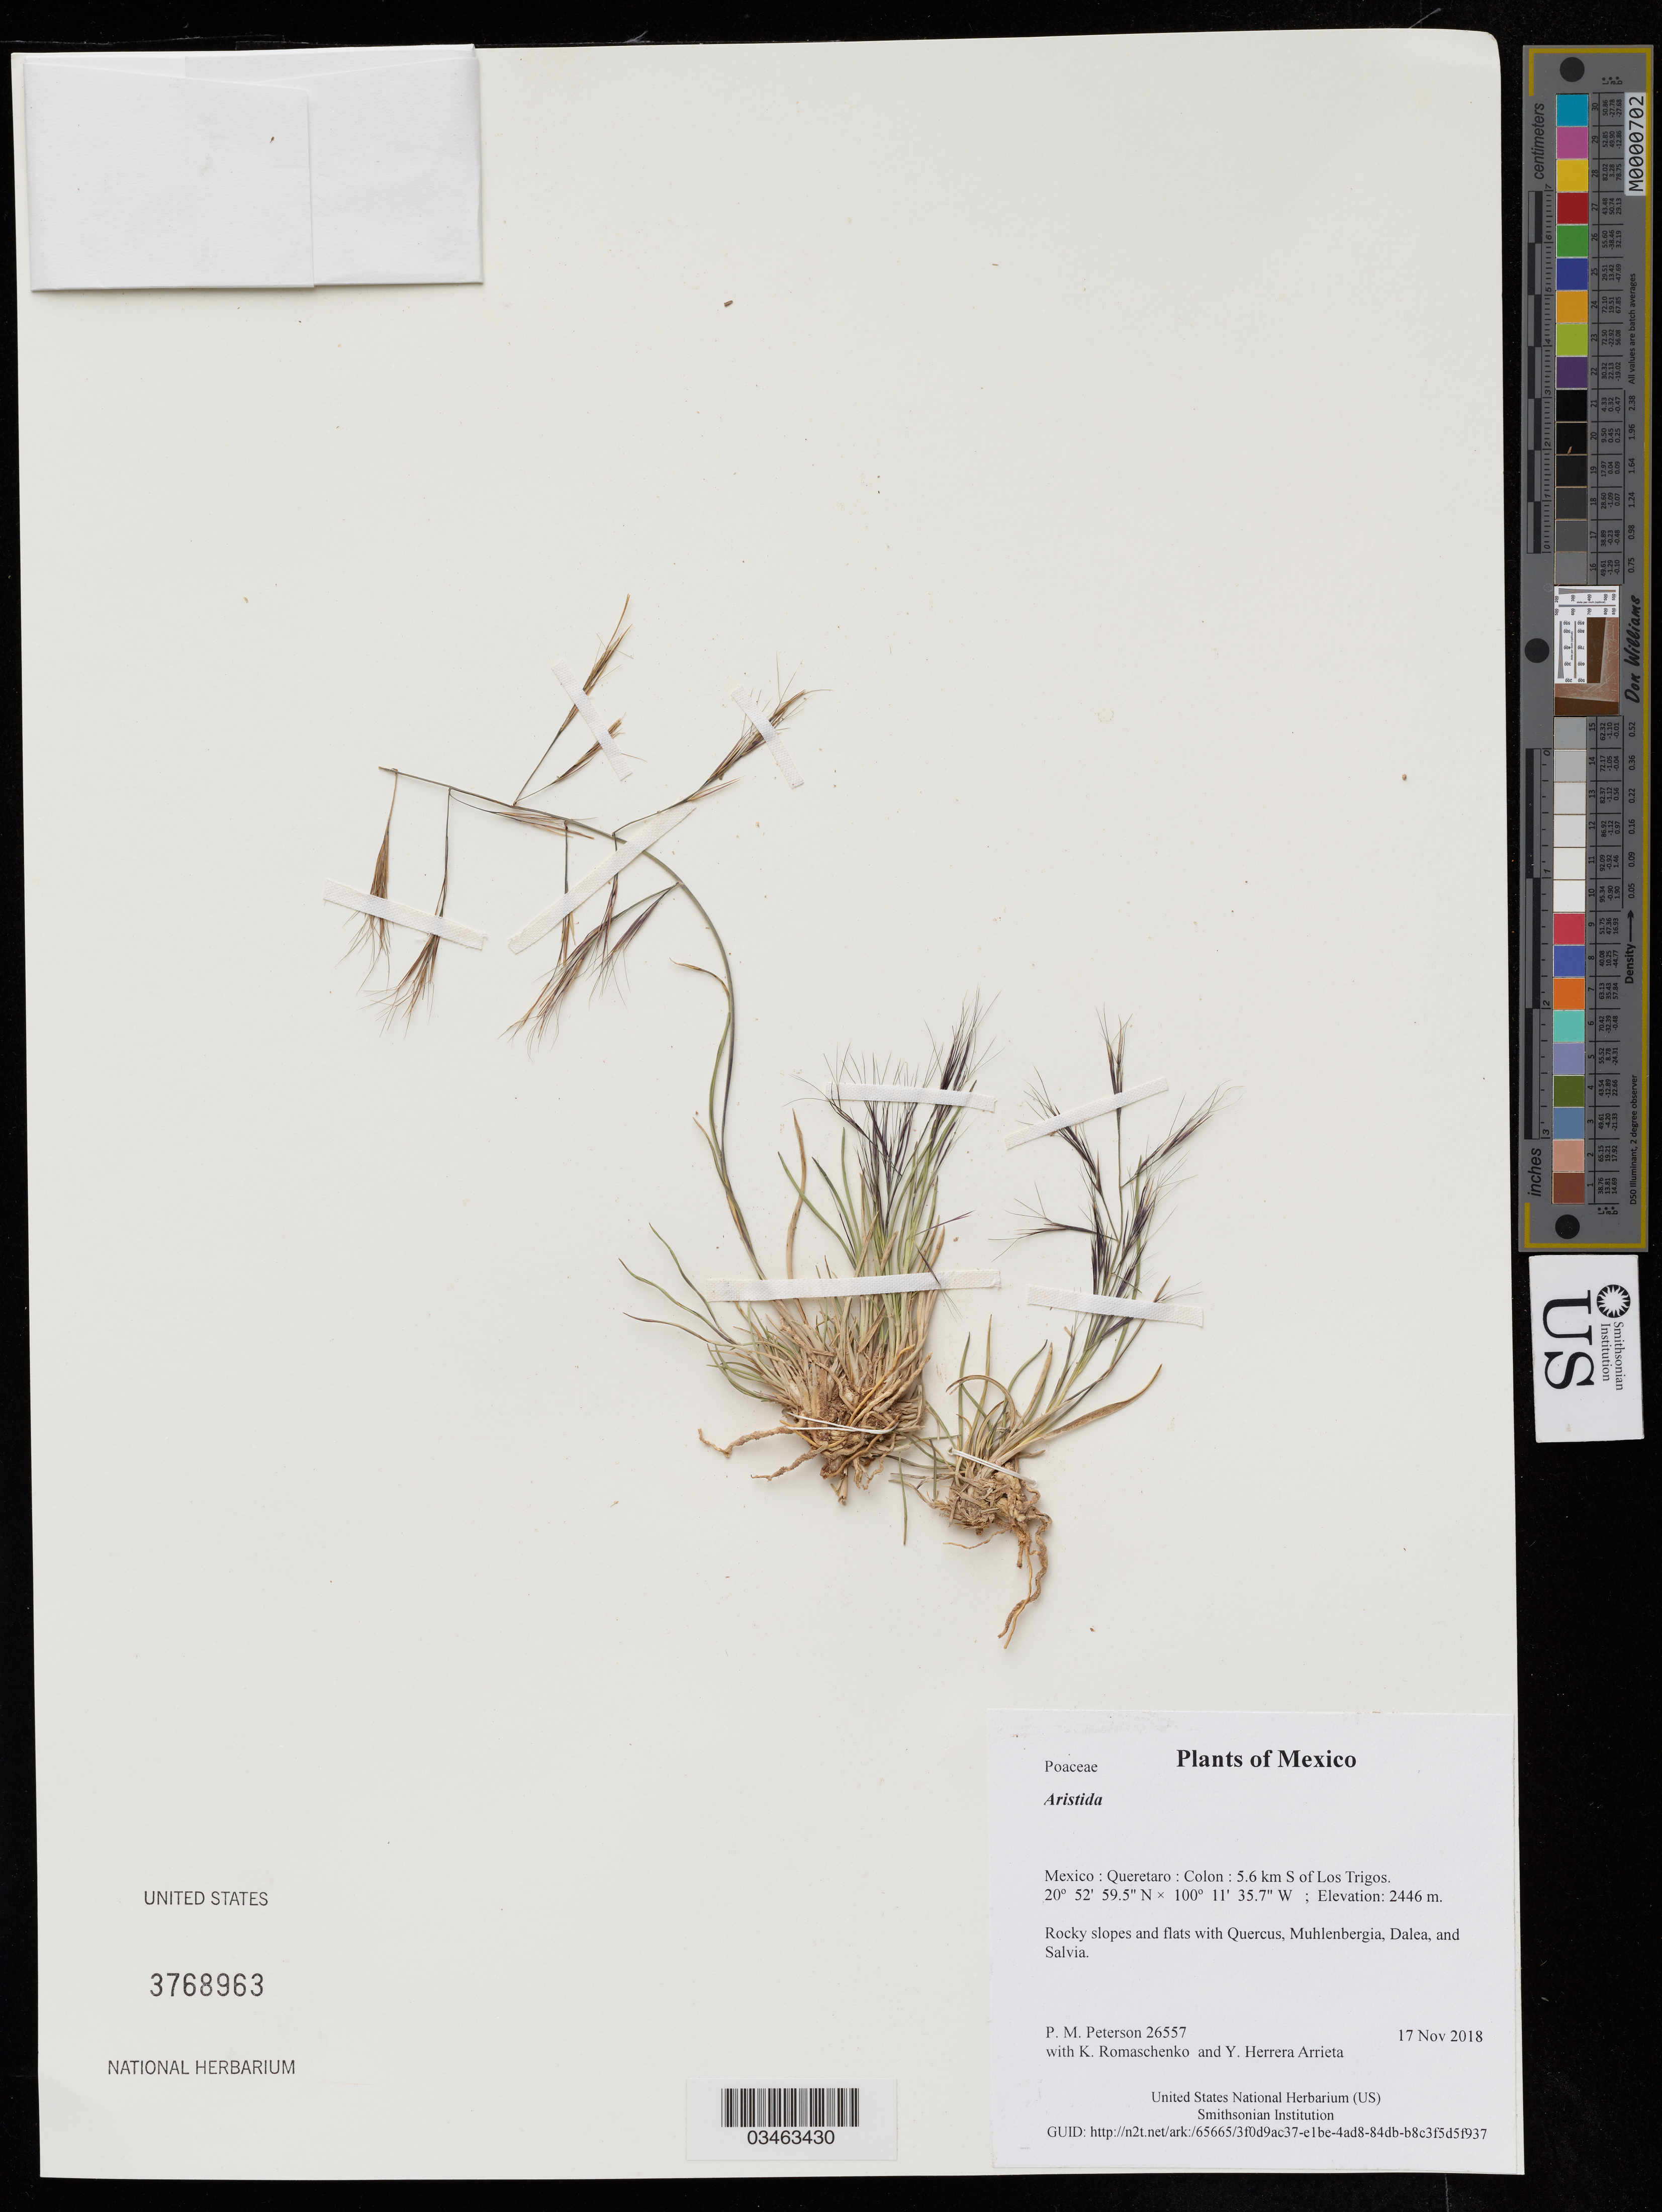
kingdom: Plantae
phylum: Tracheophyta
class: Liliopsida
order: Poales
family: Poaceae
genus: Aristida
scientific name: Aristida sp.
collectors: P. M. Peterson, K. Romaschenko & Y. Herrera Arrieta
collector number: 26557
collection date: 2018-11-17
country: Mexico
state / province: Queretaro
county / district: Colon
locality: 5.6 km S of Los Trigos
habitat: Rocky slopes and flats with Quercus, Muhlenbergia, Dalea, and Salvia.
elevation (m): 2446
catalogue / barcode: US 3768963